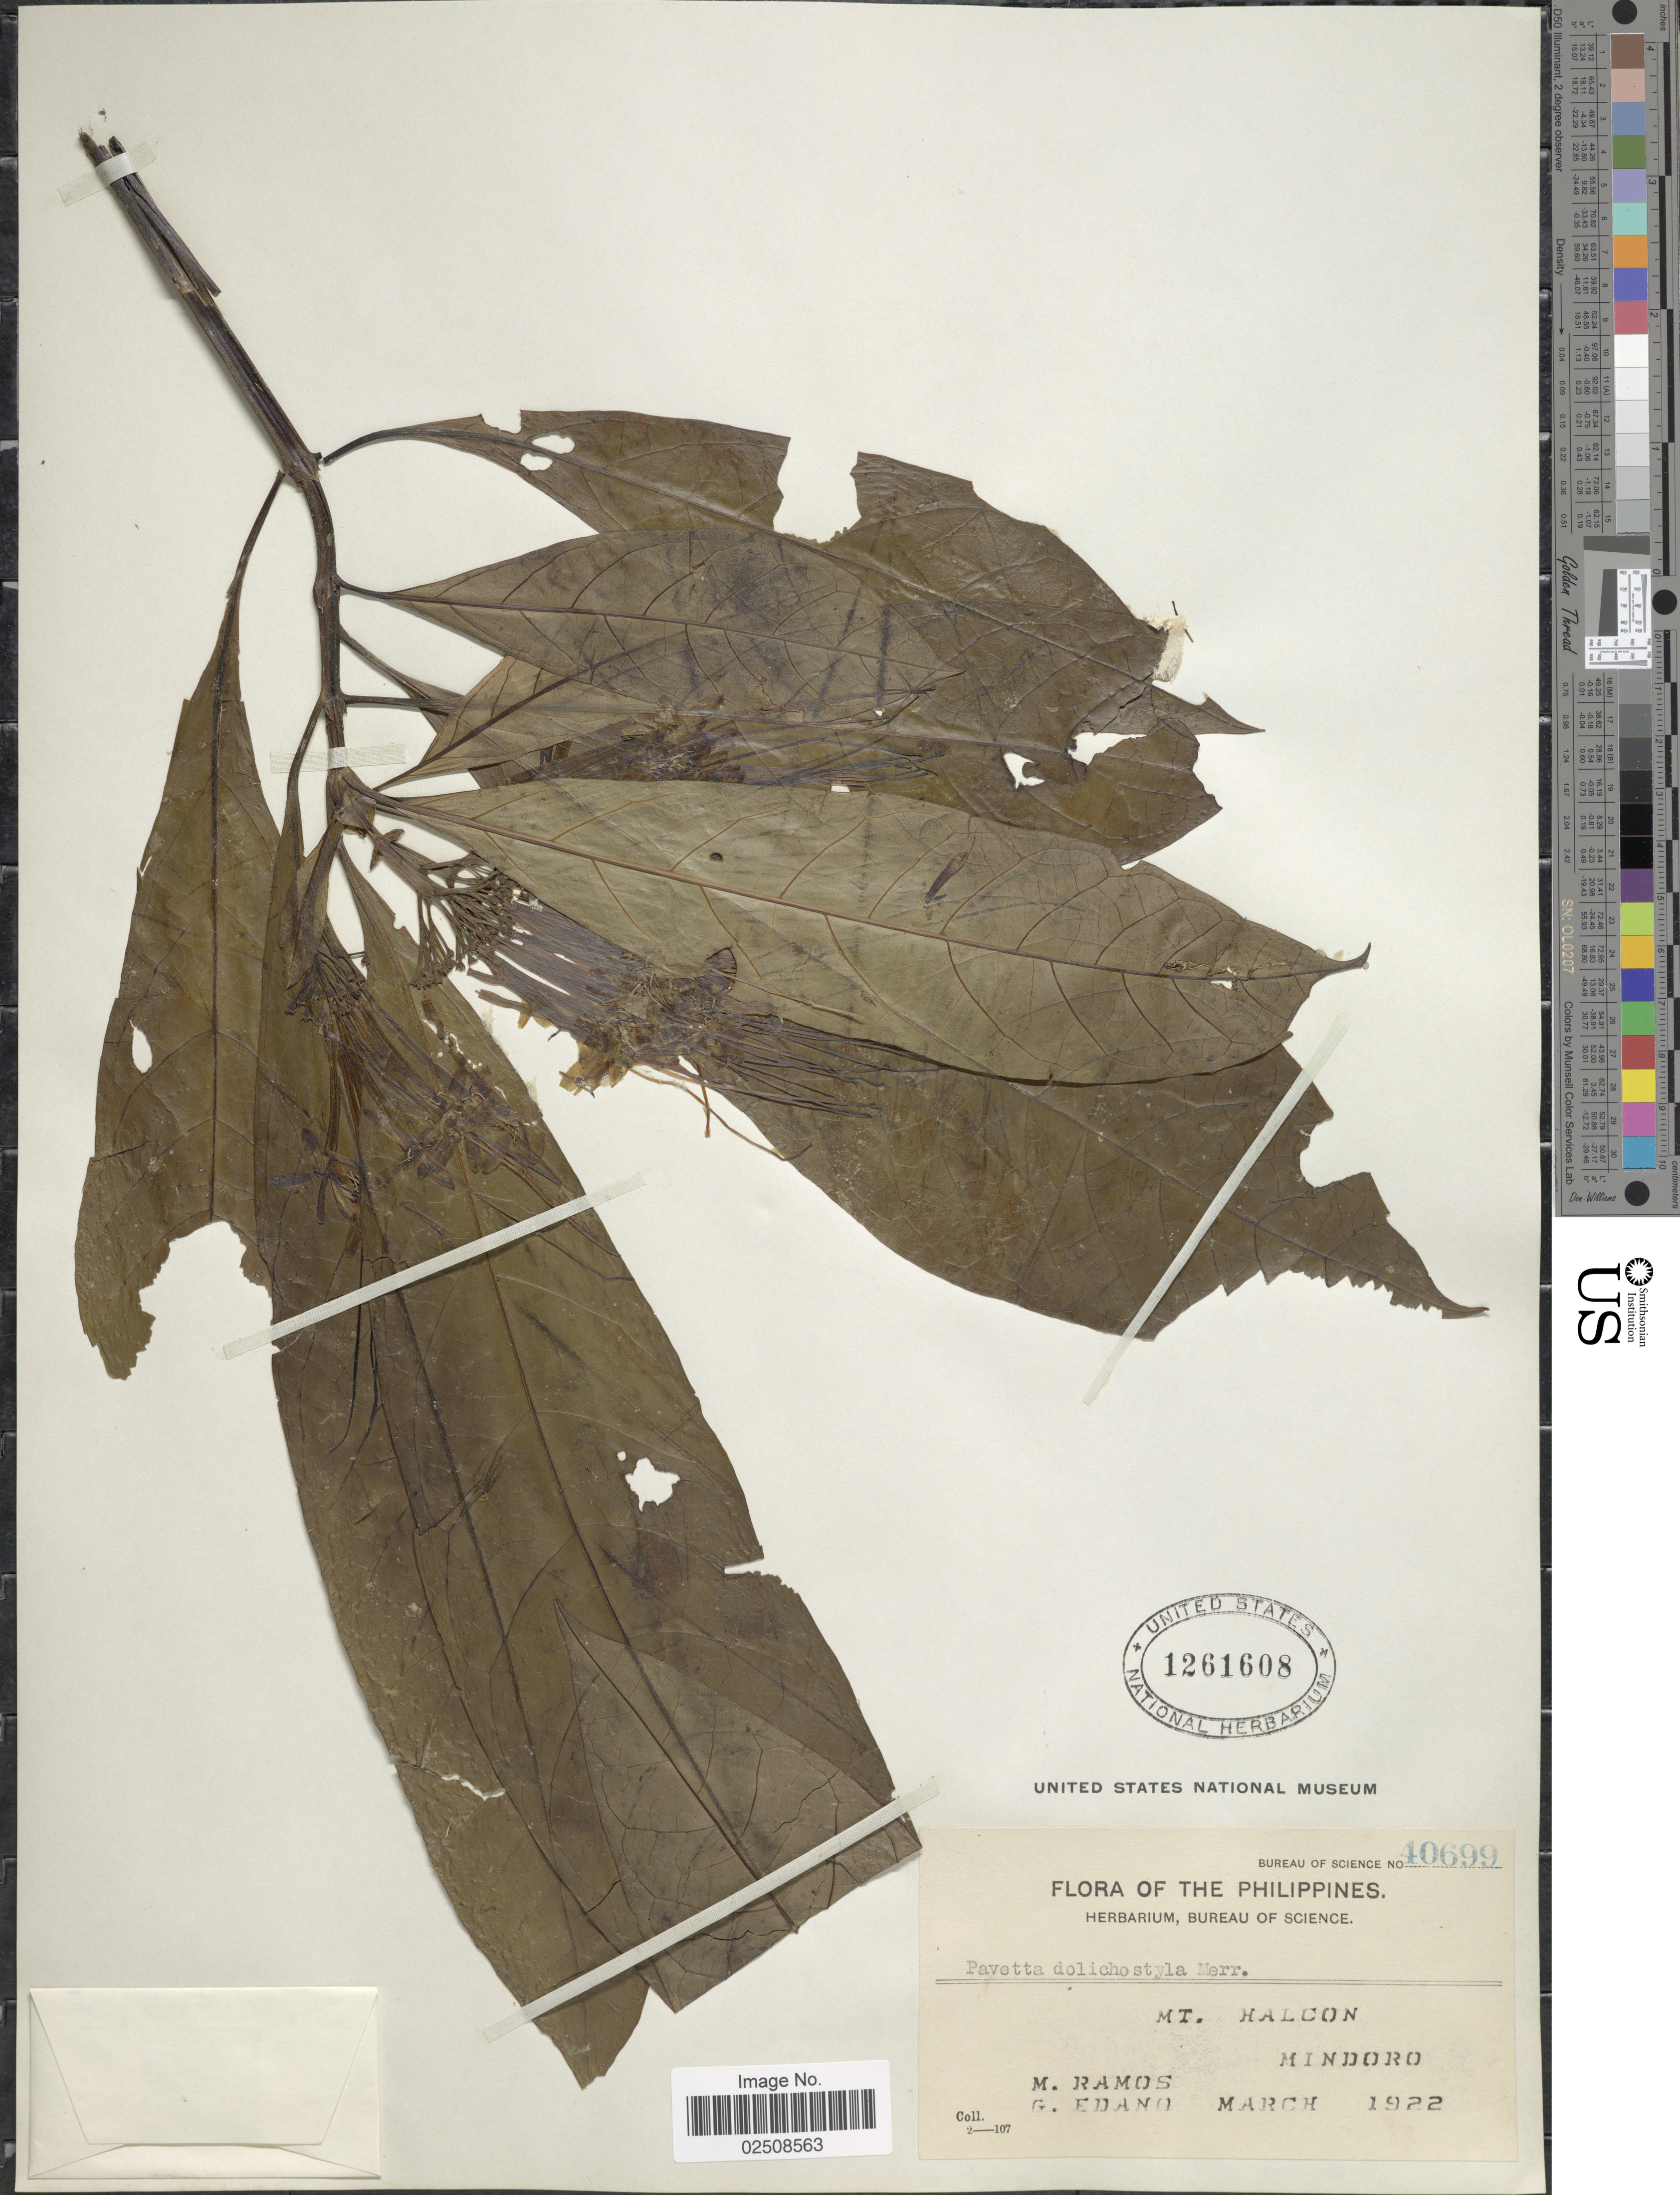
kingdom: Plantae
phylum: Tracheophyta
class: Magnoliopsida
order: Gentianales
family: Rubiaceae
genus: Pavetta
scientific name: Pavetta dolichostyla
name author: Merr.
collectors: M. Ramos & G. Edaño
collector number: Bureau of Science 40699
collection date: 1922-03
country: Philippines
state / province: Mimaropa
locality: Mt. Halcon, Mindoro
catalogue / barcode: US 1261608